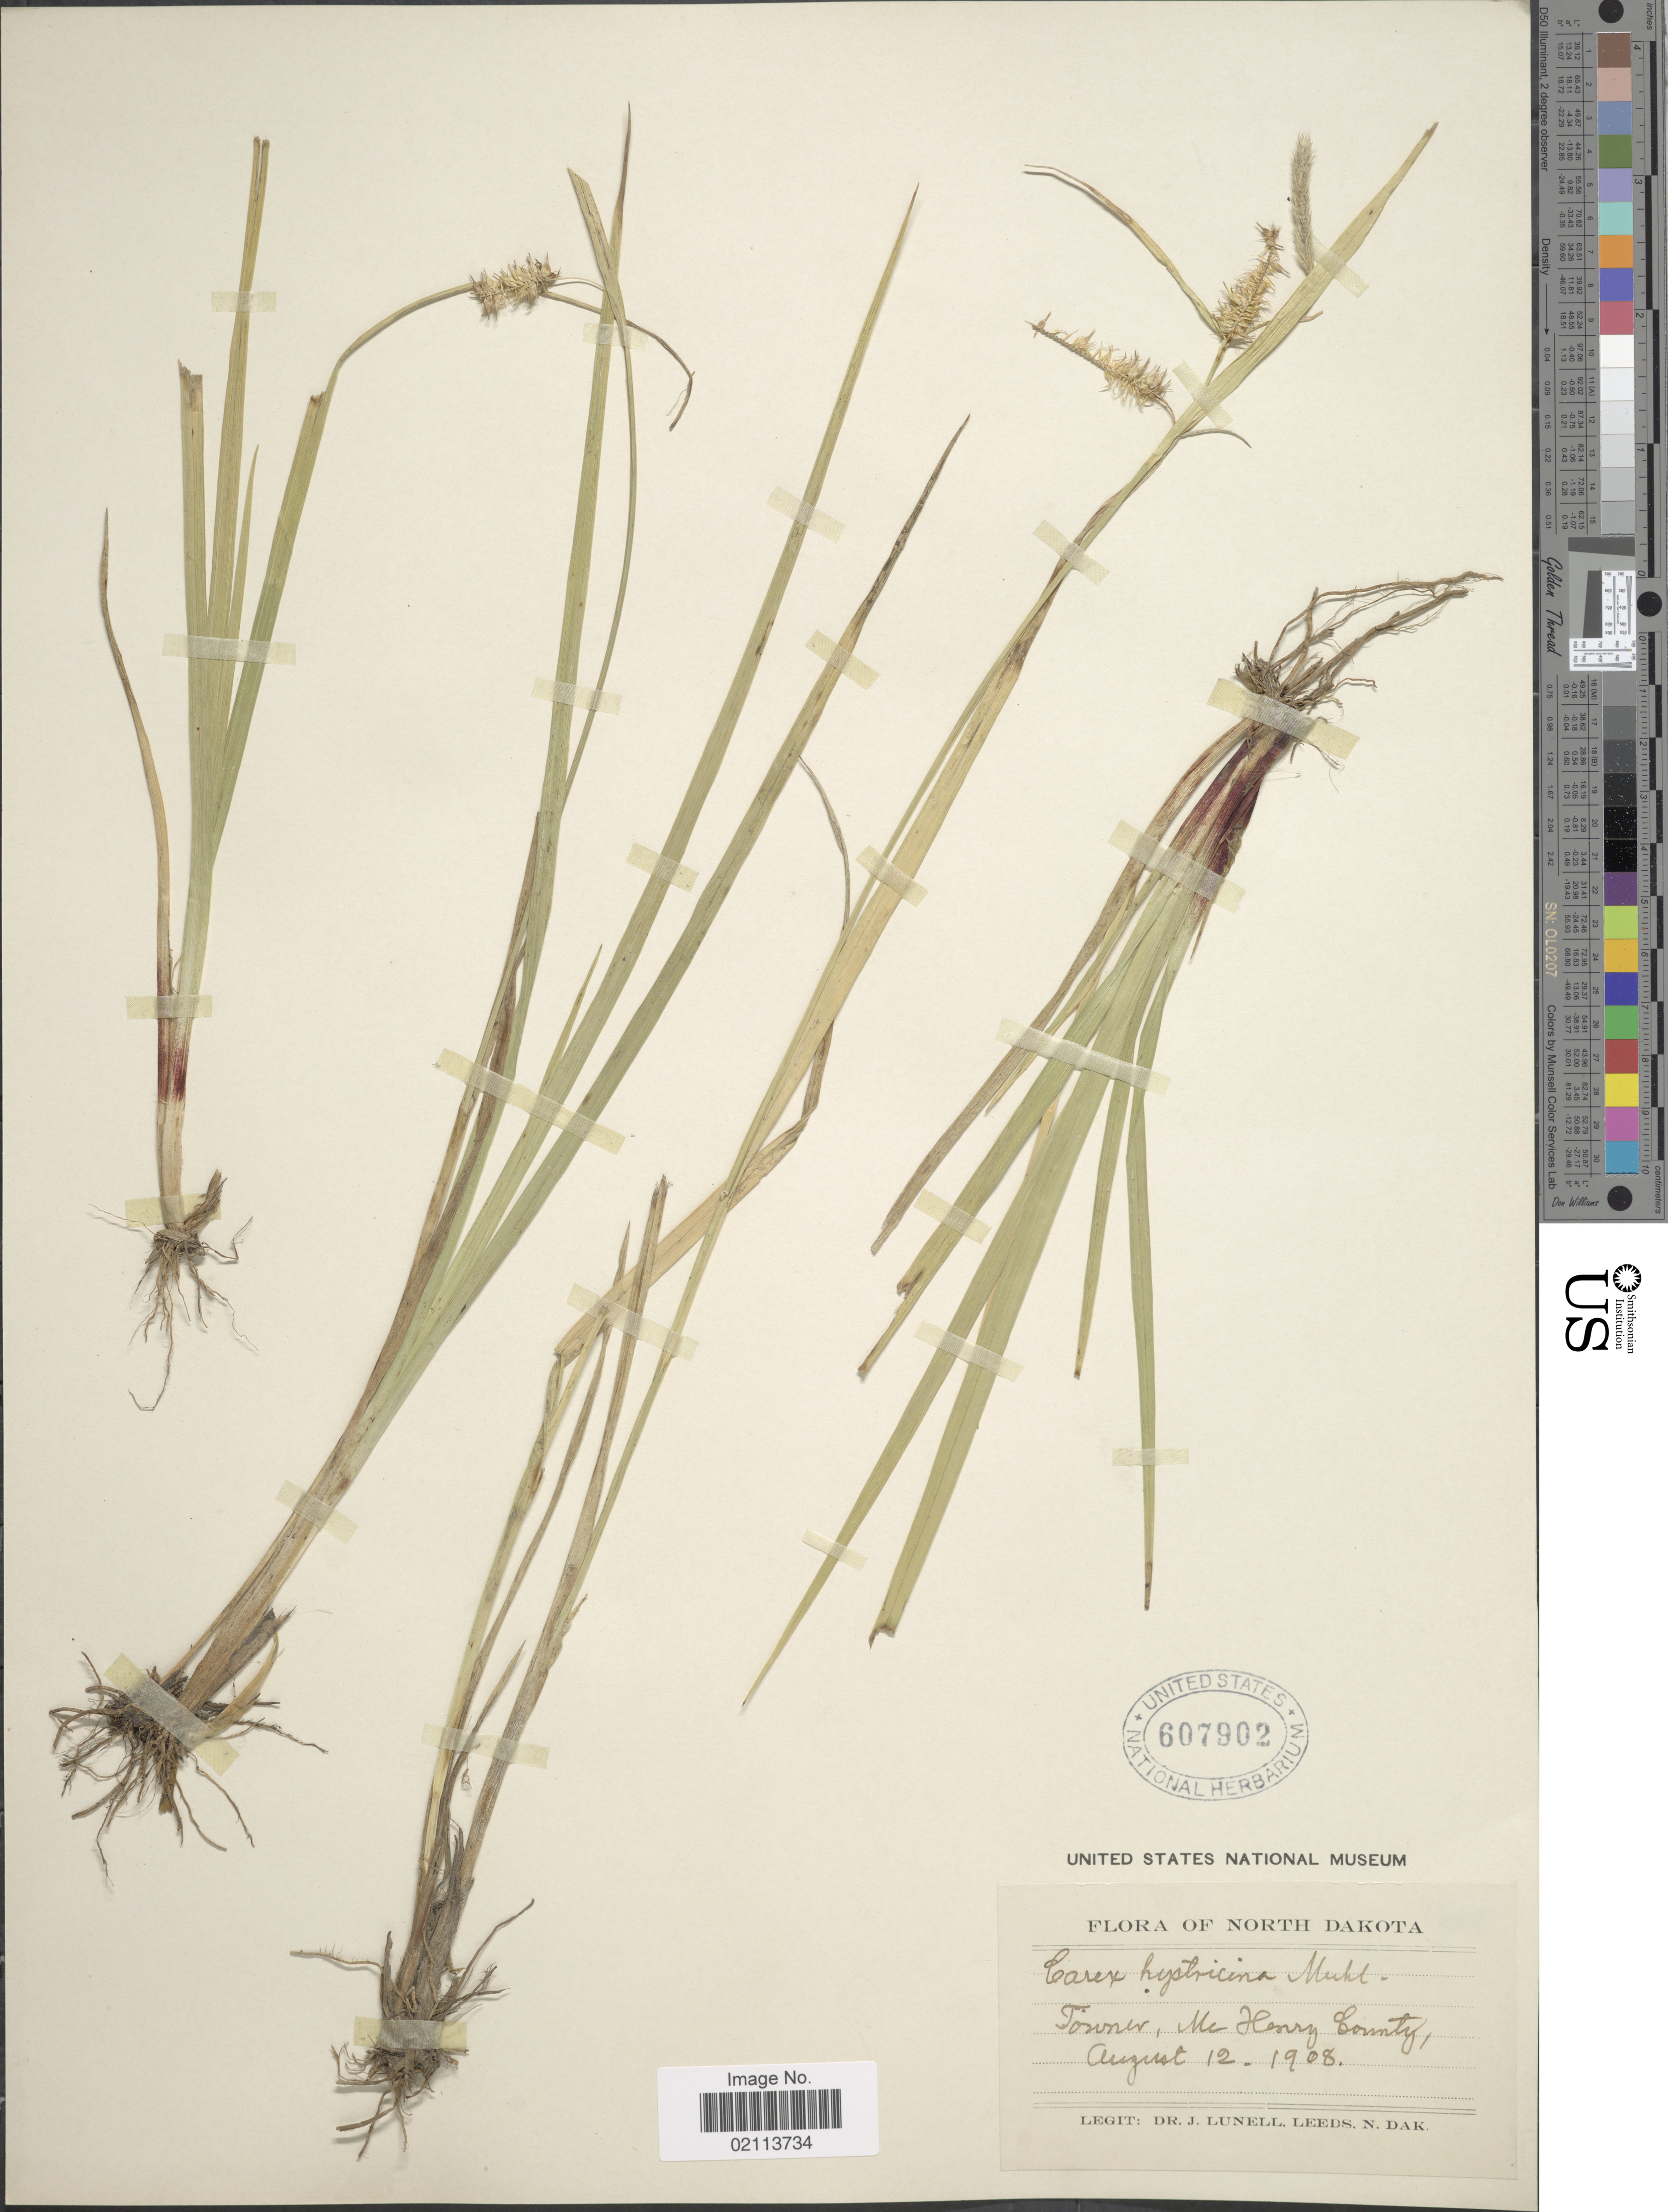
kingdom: Plantae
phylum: Tracheophyta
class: Liliopsida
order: Poales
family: Cyperaceae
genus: Carex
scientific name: Carex hystericina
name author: Muhl. ex Willd.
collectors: J. Leeds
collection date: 1908-08-12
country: United States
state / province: North Dakota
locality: Towner, McHenry County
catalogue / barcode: US 607902